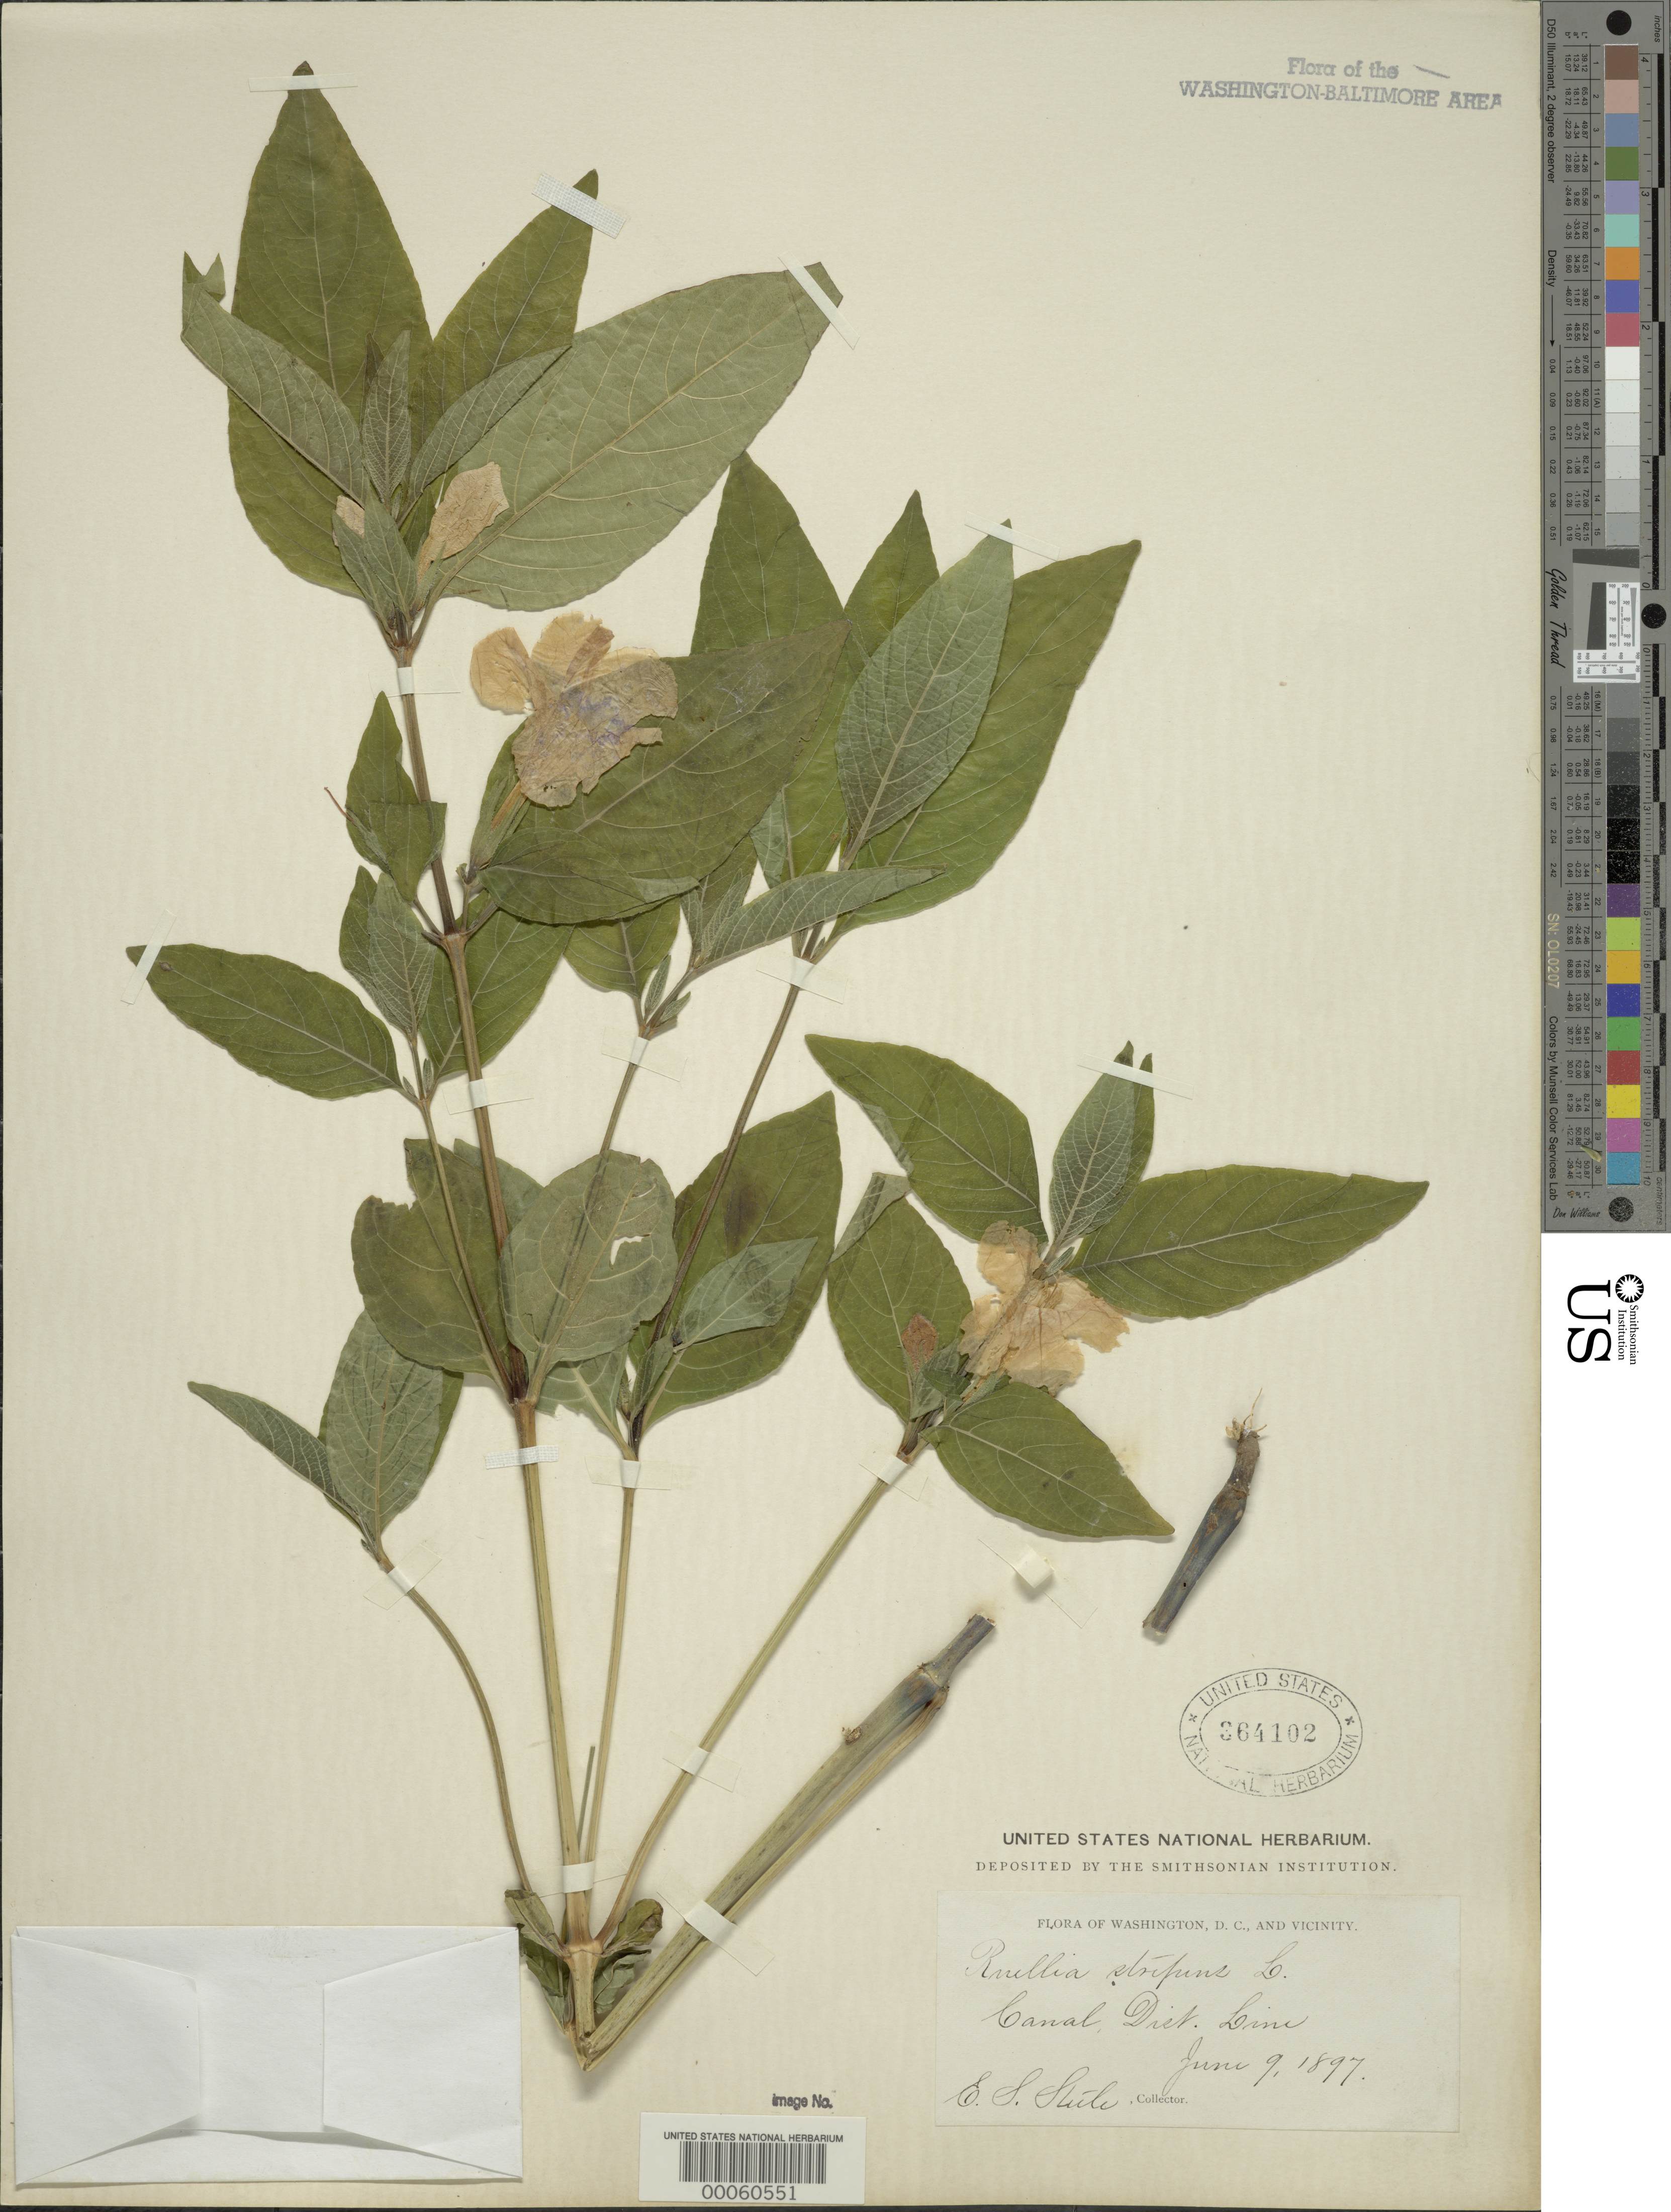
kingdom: Plantae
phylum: Tracheophyta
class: Magnoliopsida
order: Lamiales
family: Acanthaceae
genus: Ruellia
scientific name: Ruellia strepens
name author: L.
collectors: E. Steele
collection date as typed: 09 Jun 1897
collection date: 1897-06-09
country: United States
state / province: District of Columbia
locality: C. and O. Canal, District Line C. & O. Canal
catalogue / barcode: US 364102